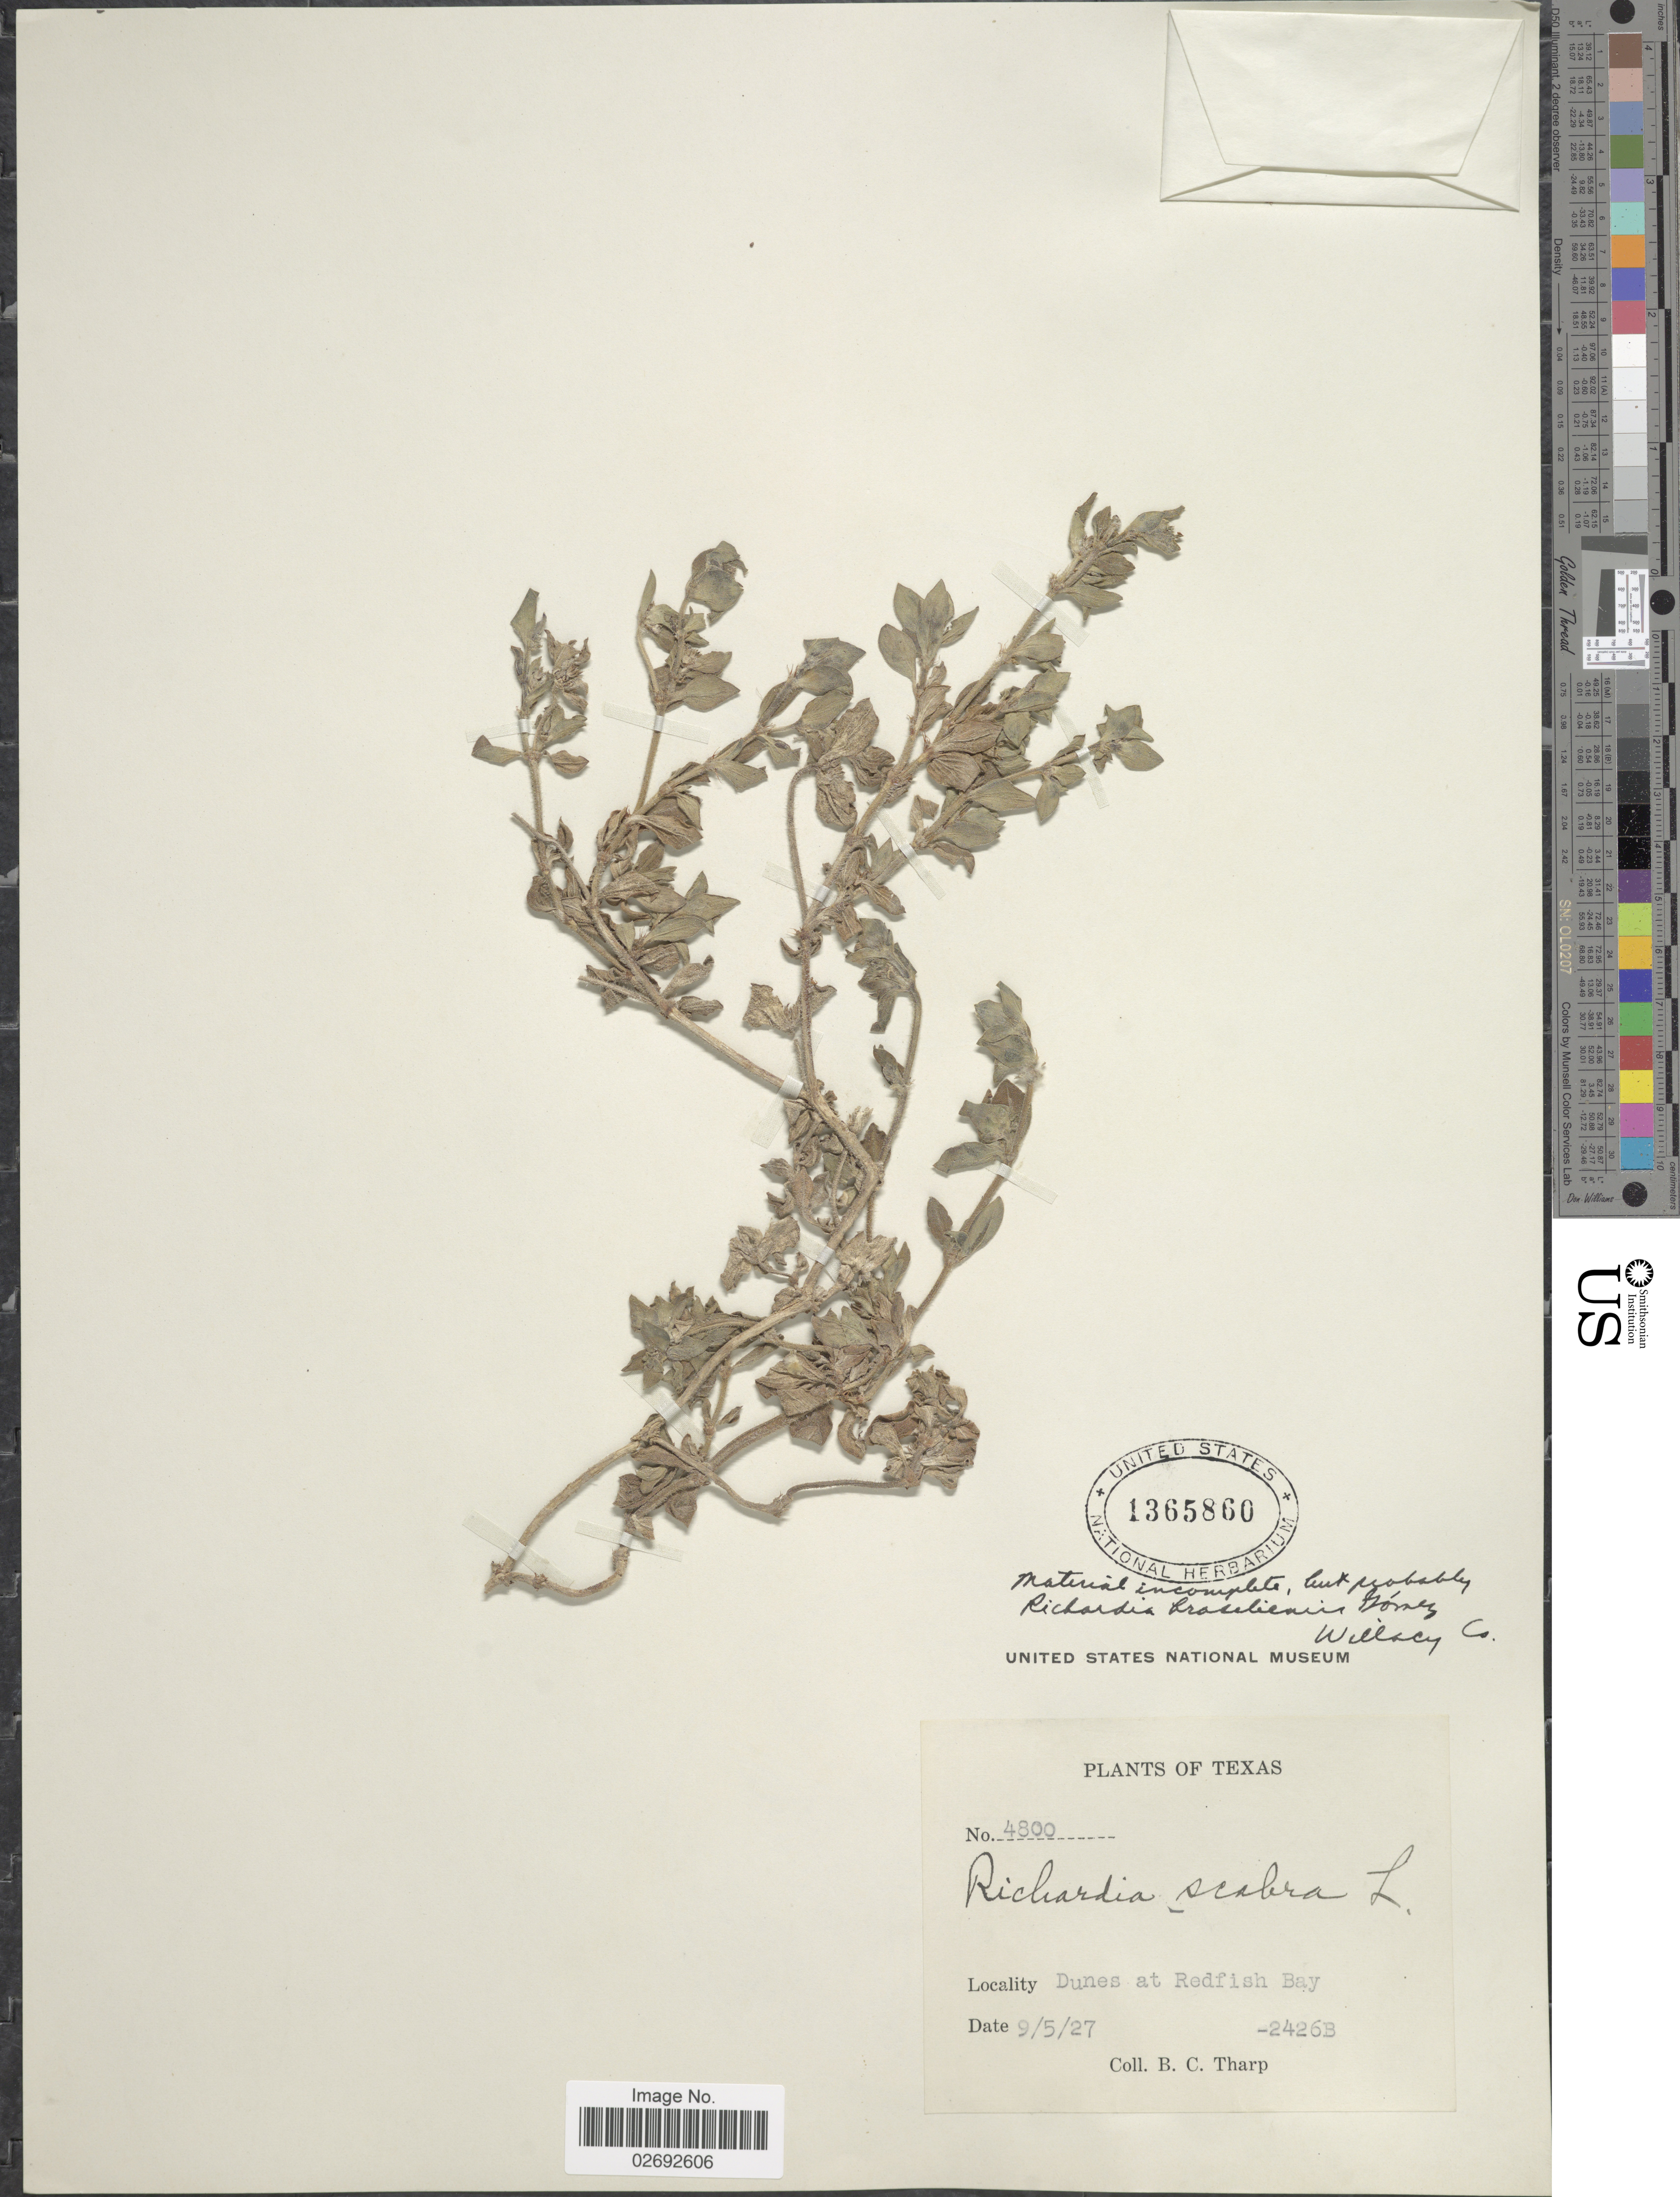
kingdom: Plantae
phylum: Tracheophyta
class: Magnoliopsida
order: Gentianales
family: Rubiaceae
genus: Richardia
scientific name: Richardia brasiliensis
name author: Gomes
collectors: B. C. Tharp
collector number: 4800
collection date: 1927-09-05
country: United States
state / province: Texas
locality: Dunes at Redfish Bay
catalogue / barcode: US 1365860